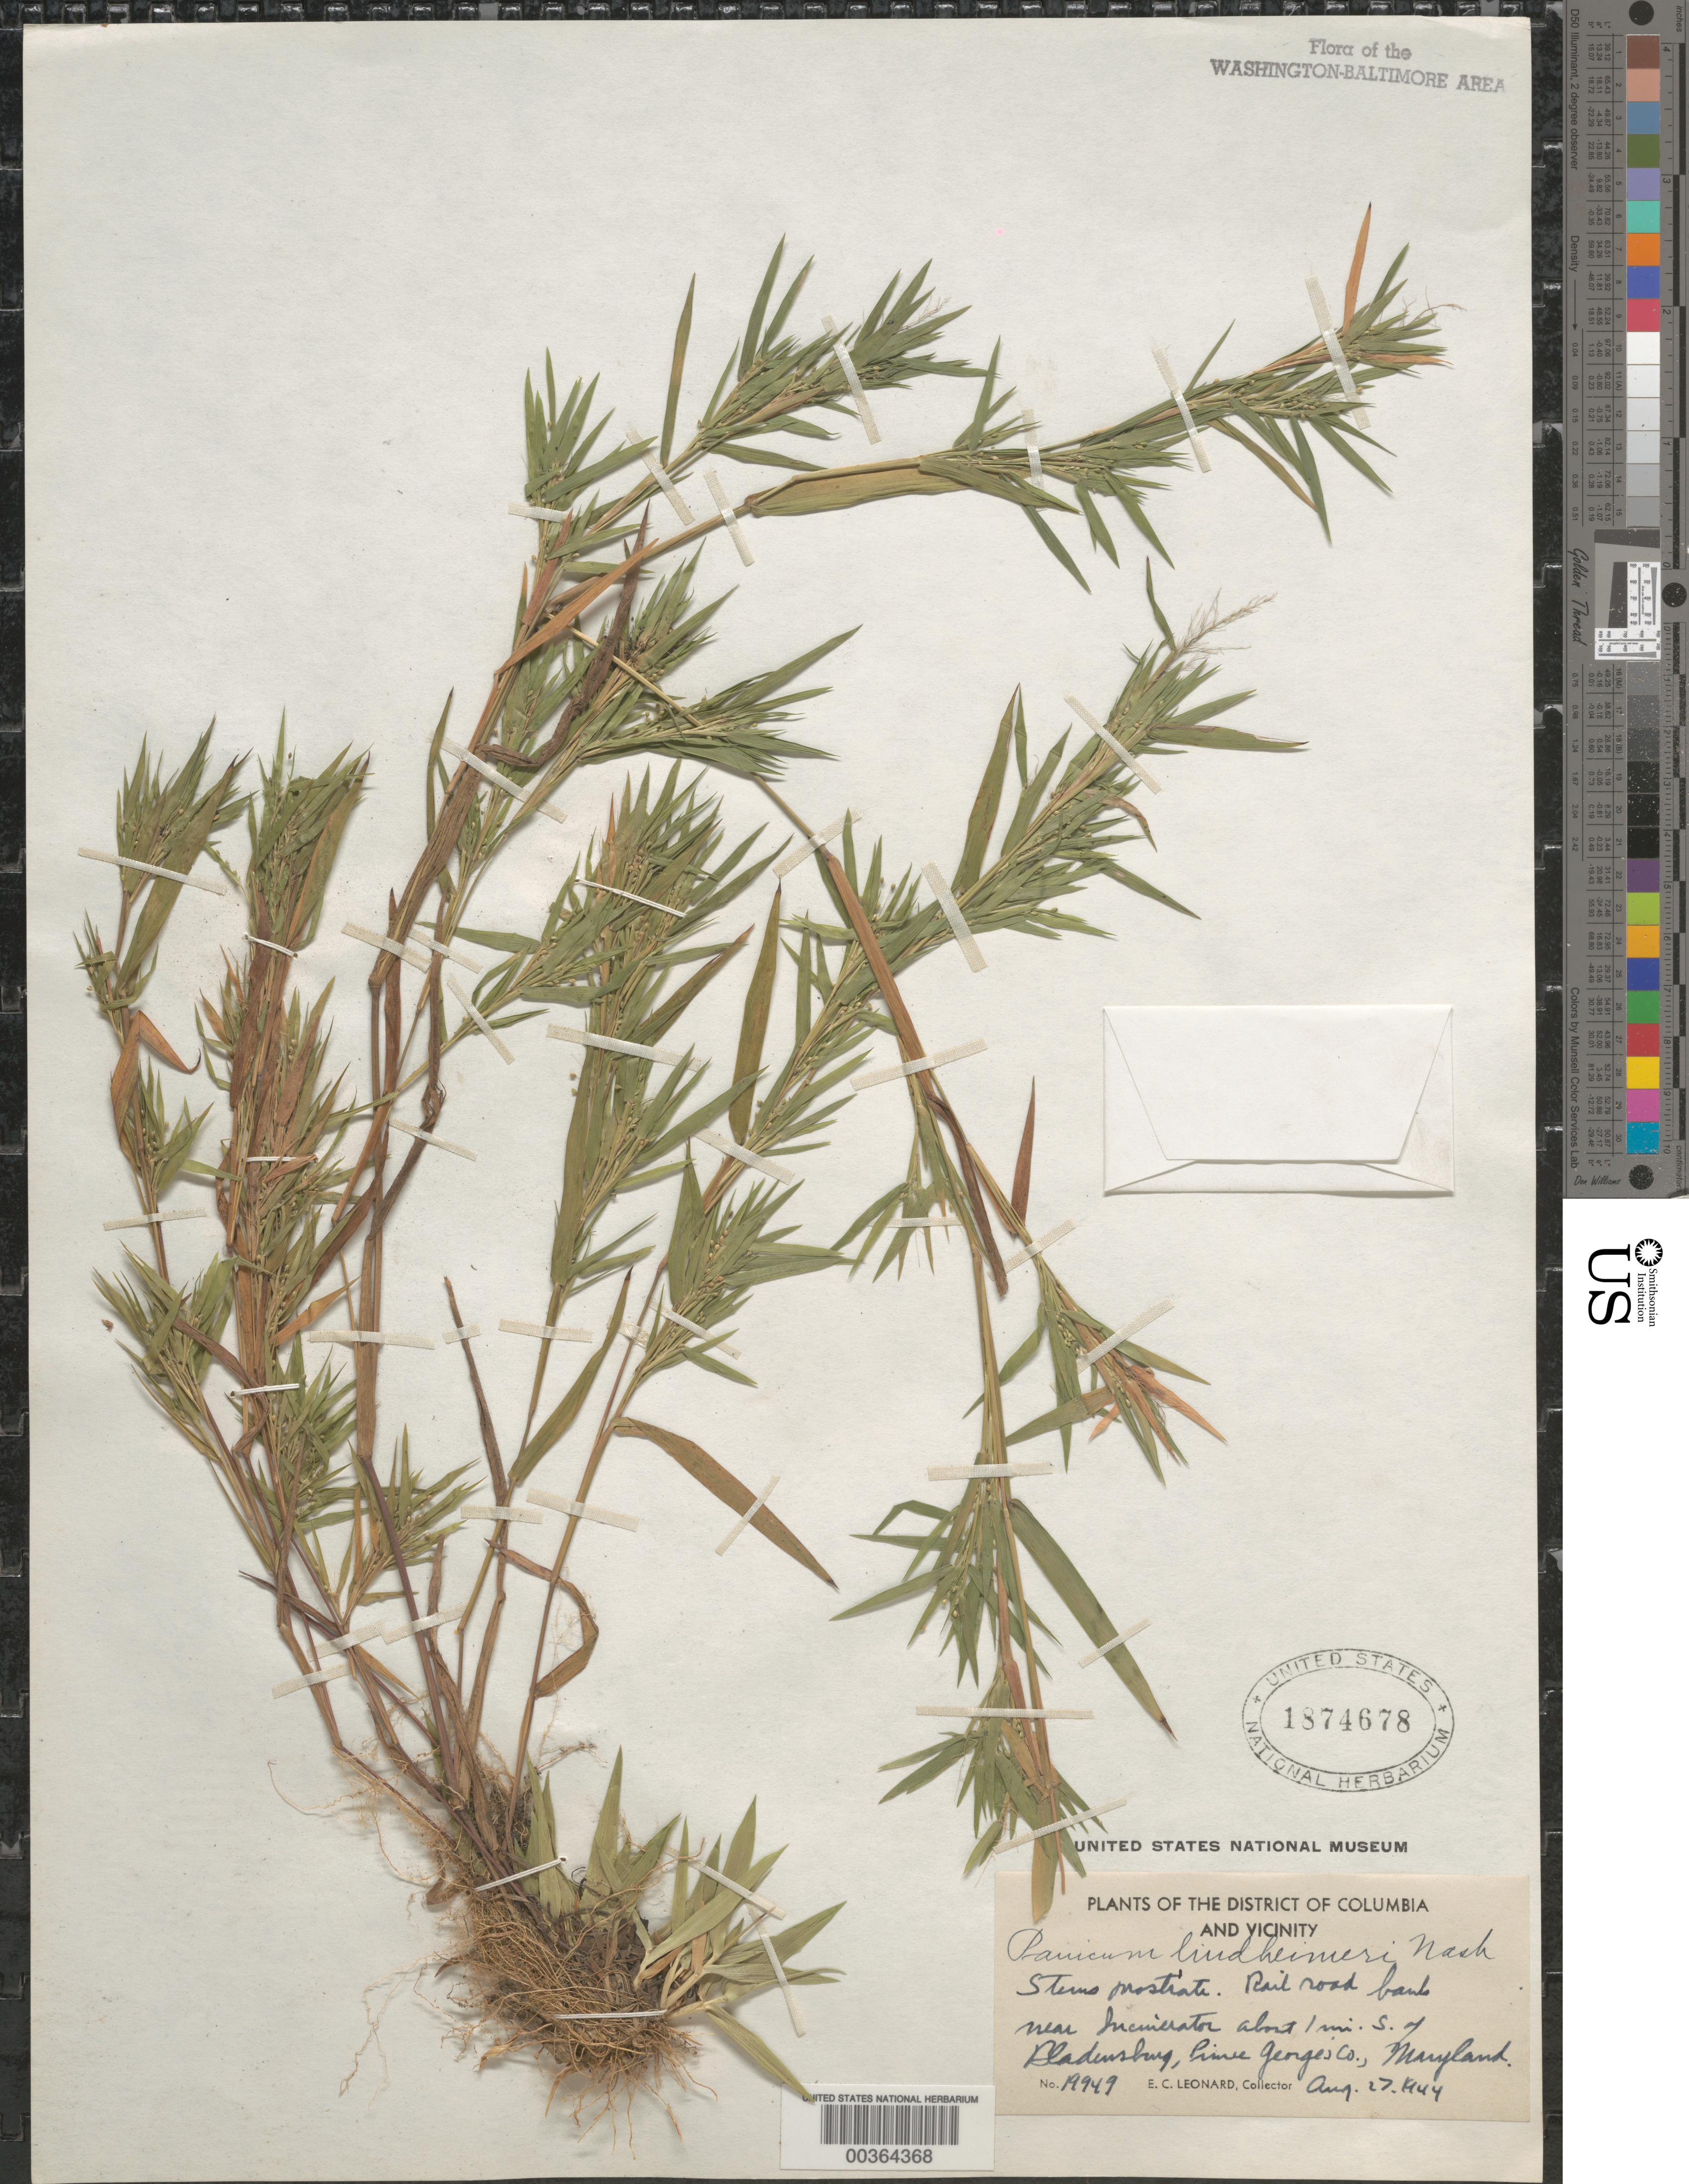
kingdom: Plantae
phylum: Tracheophyta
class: Liliopsida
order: Poales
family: Poaceae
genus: Dichanthelium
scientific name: Dichanthelium acuminatum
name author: (Sw.) Gould & C.A. Clark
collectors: E. C. Leonard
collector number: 19949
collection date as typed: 17 Aug 1944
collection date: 1944-08-17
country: United States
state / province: Maryland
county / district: Prince George's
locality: South of Bladensburg, Incinerator vicinity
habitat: Railroad bank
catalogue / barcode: US 1874678